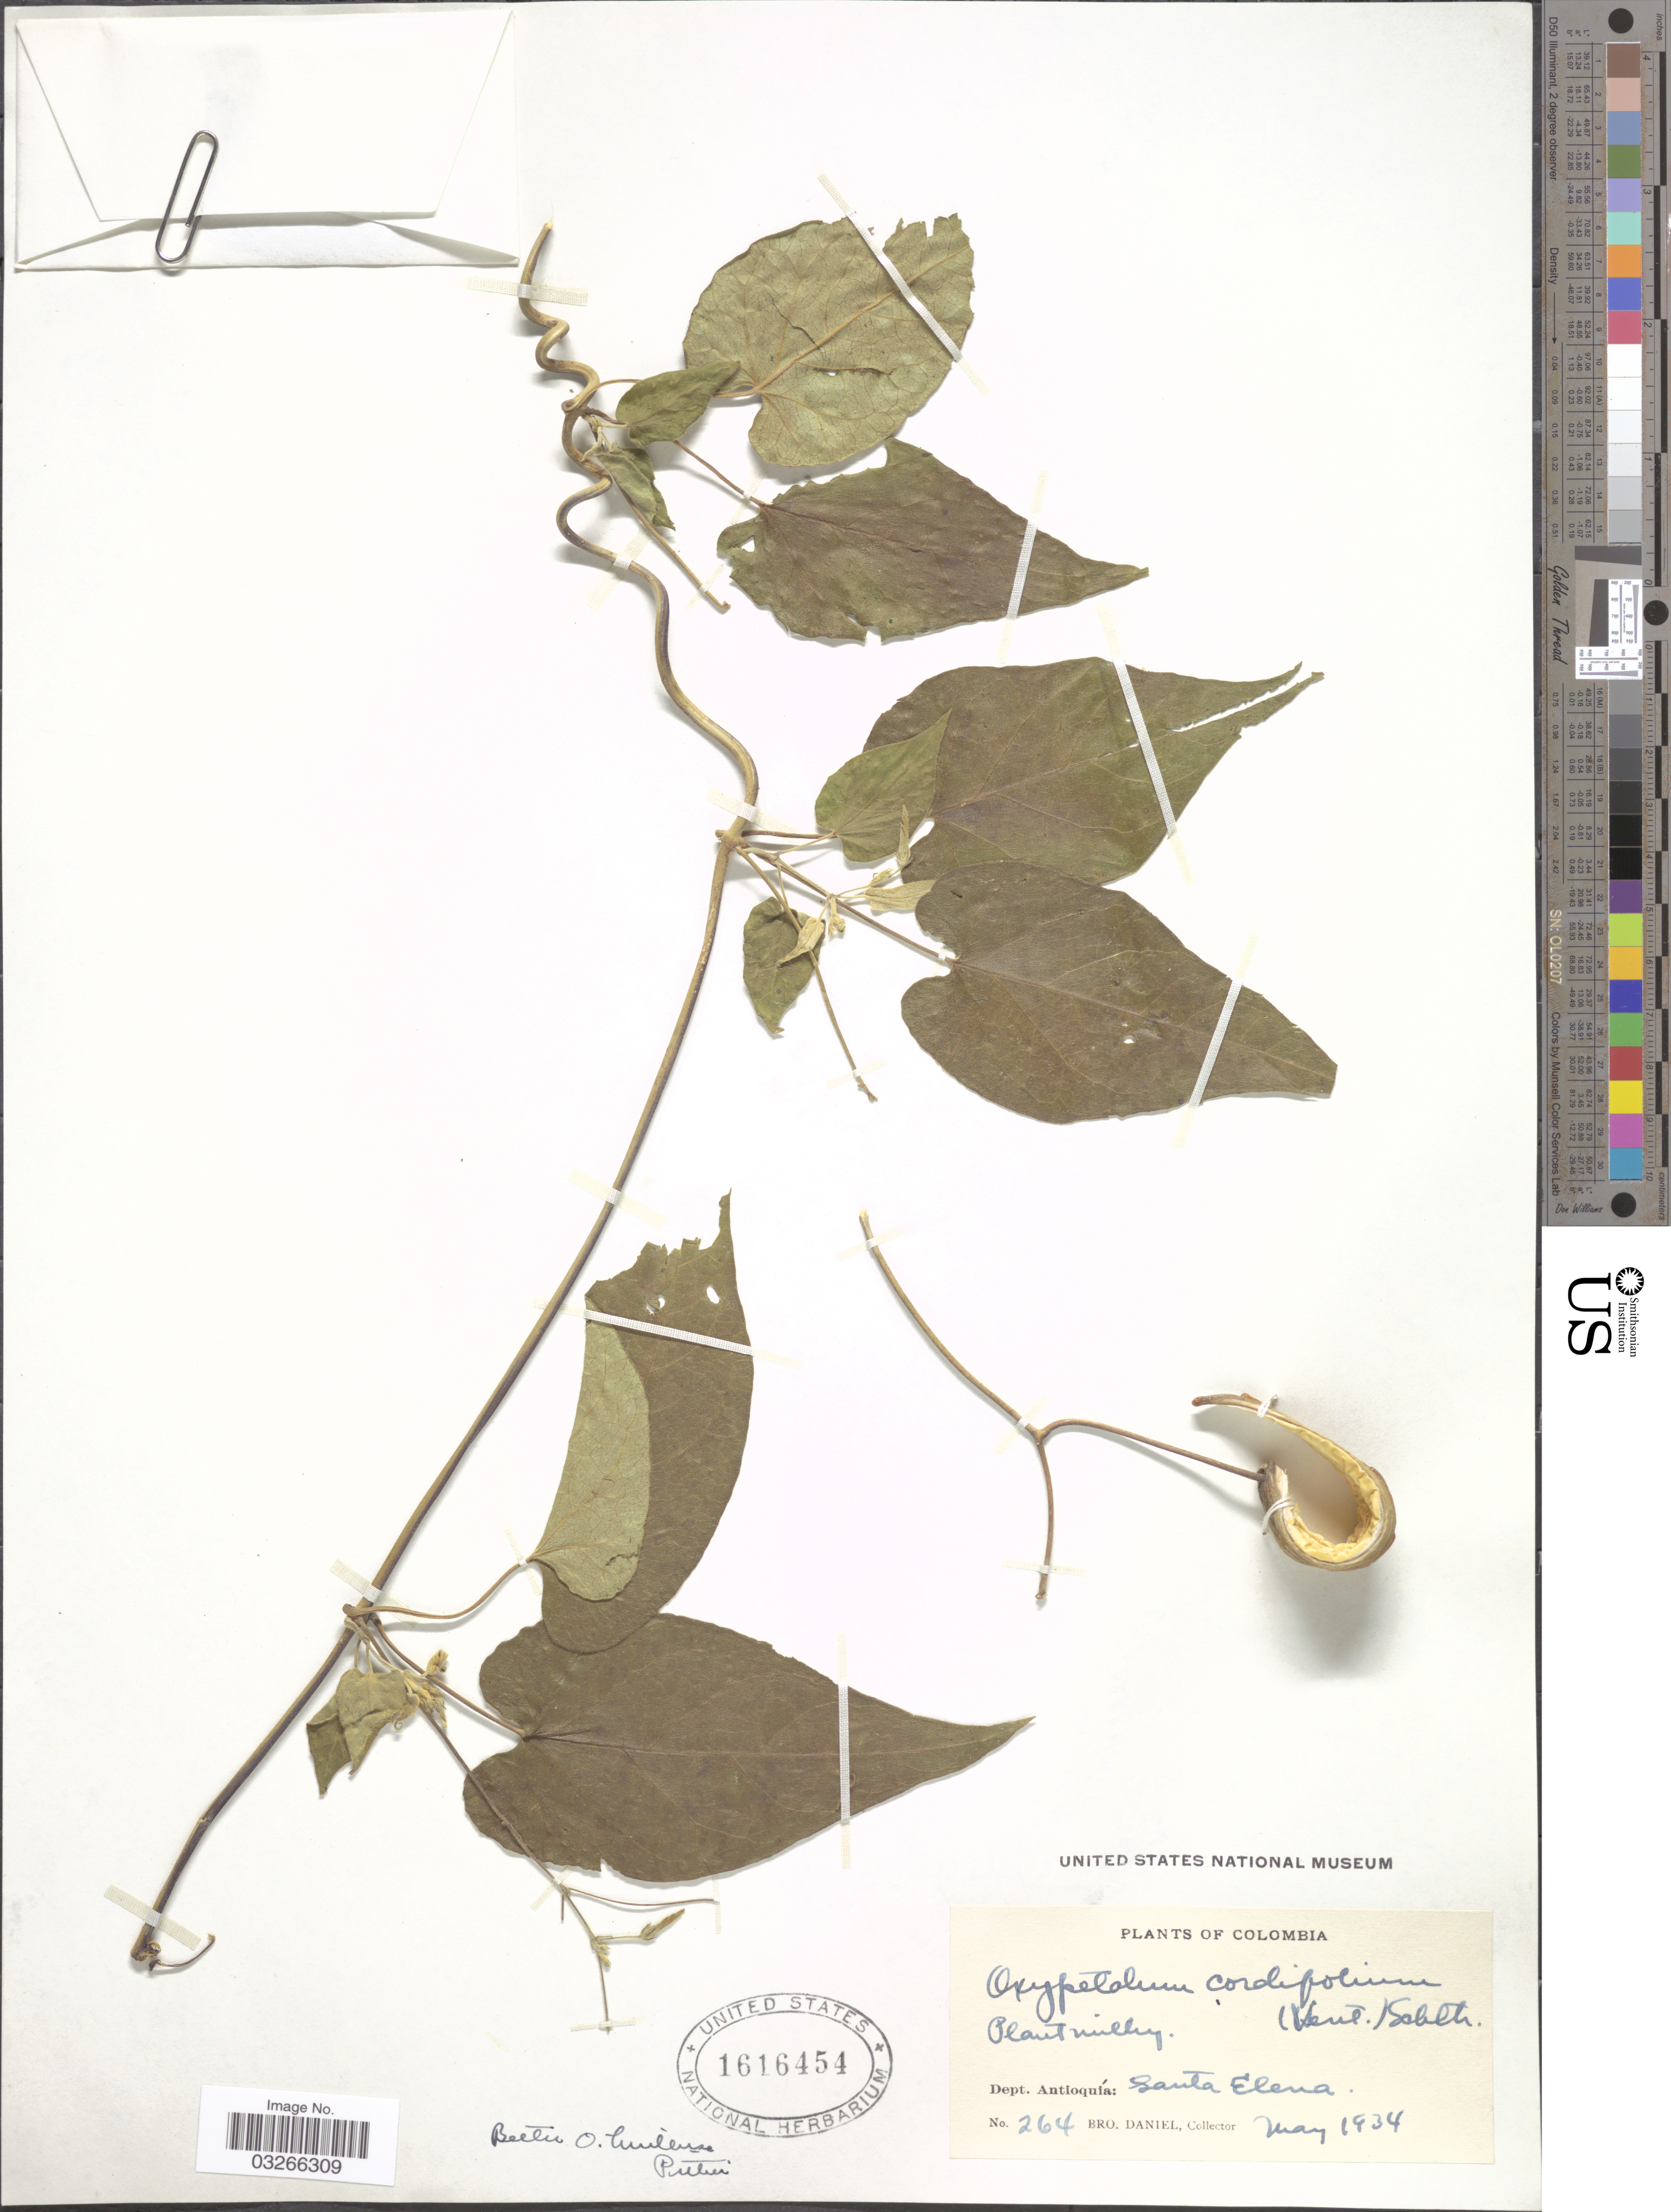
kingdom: Plantae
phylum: Tracheophyta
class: Magnoliopsida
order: Gentianales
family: Apocynaceae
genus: Oxypetalum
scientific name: Oxypetalum huilense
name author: Pittier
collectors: Bro. Daniel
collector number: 264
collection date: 1934-05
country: Colombia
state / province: Antioquia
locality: Dept. Antioquía: Santa Elena.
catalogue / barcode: US 1616454